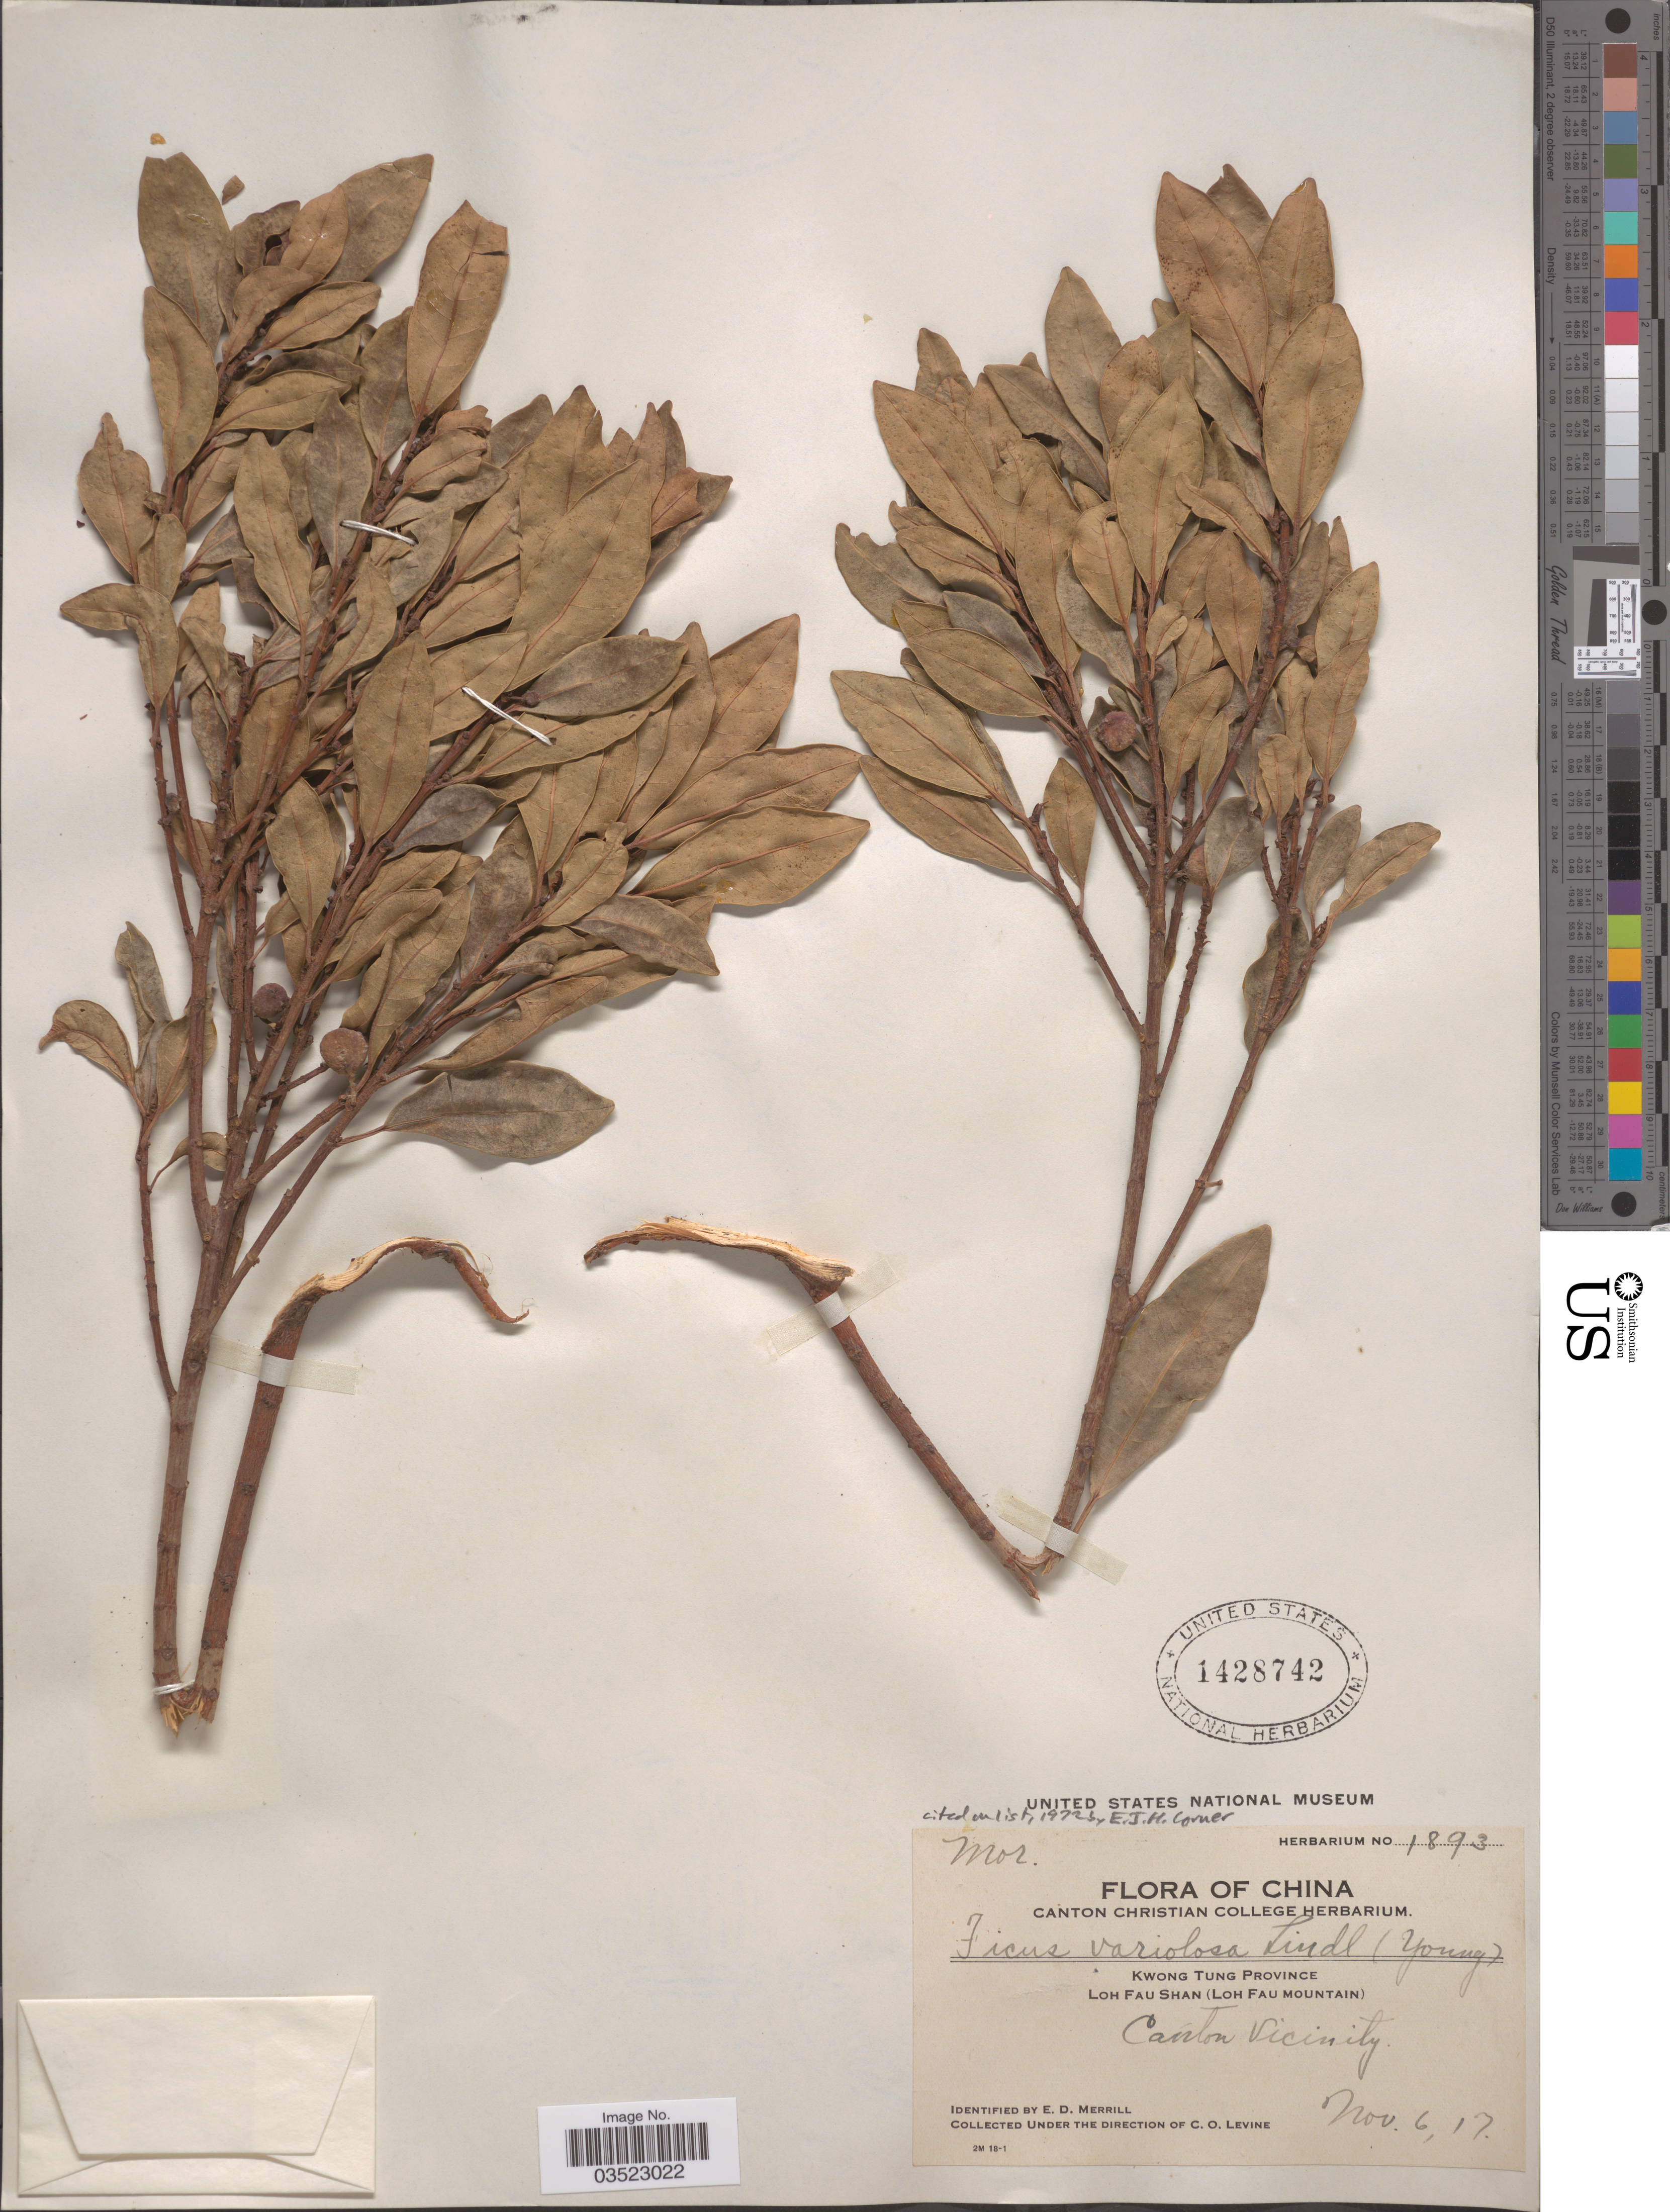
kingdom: Plantae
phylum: Tracheophyta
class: Magnoliopsida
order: Rosales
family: Moraceae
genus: Ficus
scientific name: Ficus variolosa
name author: Lindl. ex Benth.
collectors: C. O. Levine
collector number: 1893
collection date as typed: Transcribed d/m/y: 6/11/17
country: China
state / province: Guangdong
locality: Kwong Tung Province. Loh Fau Shan (Loh Fau Mountain). Canton Vicinity.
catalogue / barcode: US 1428742